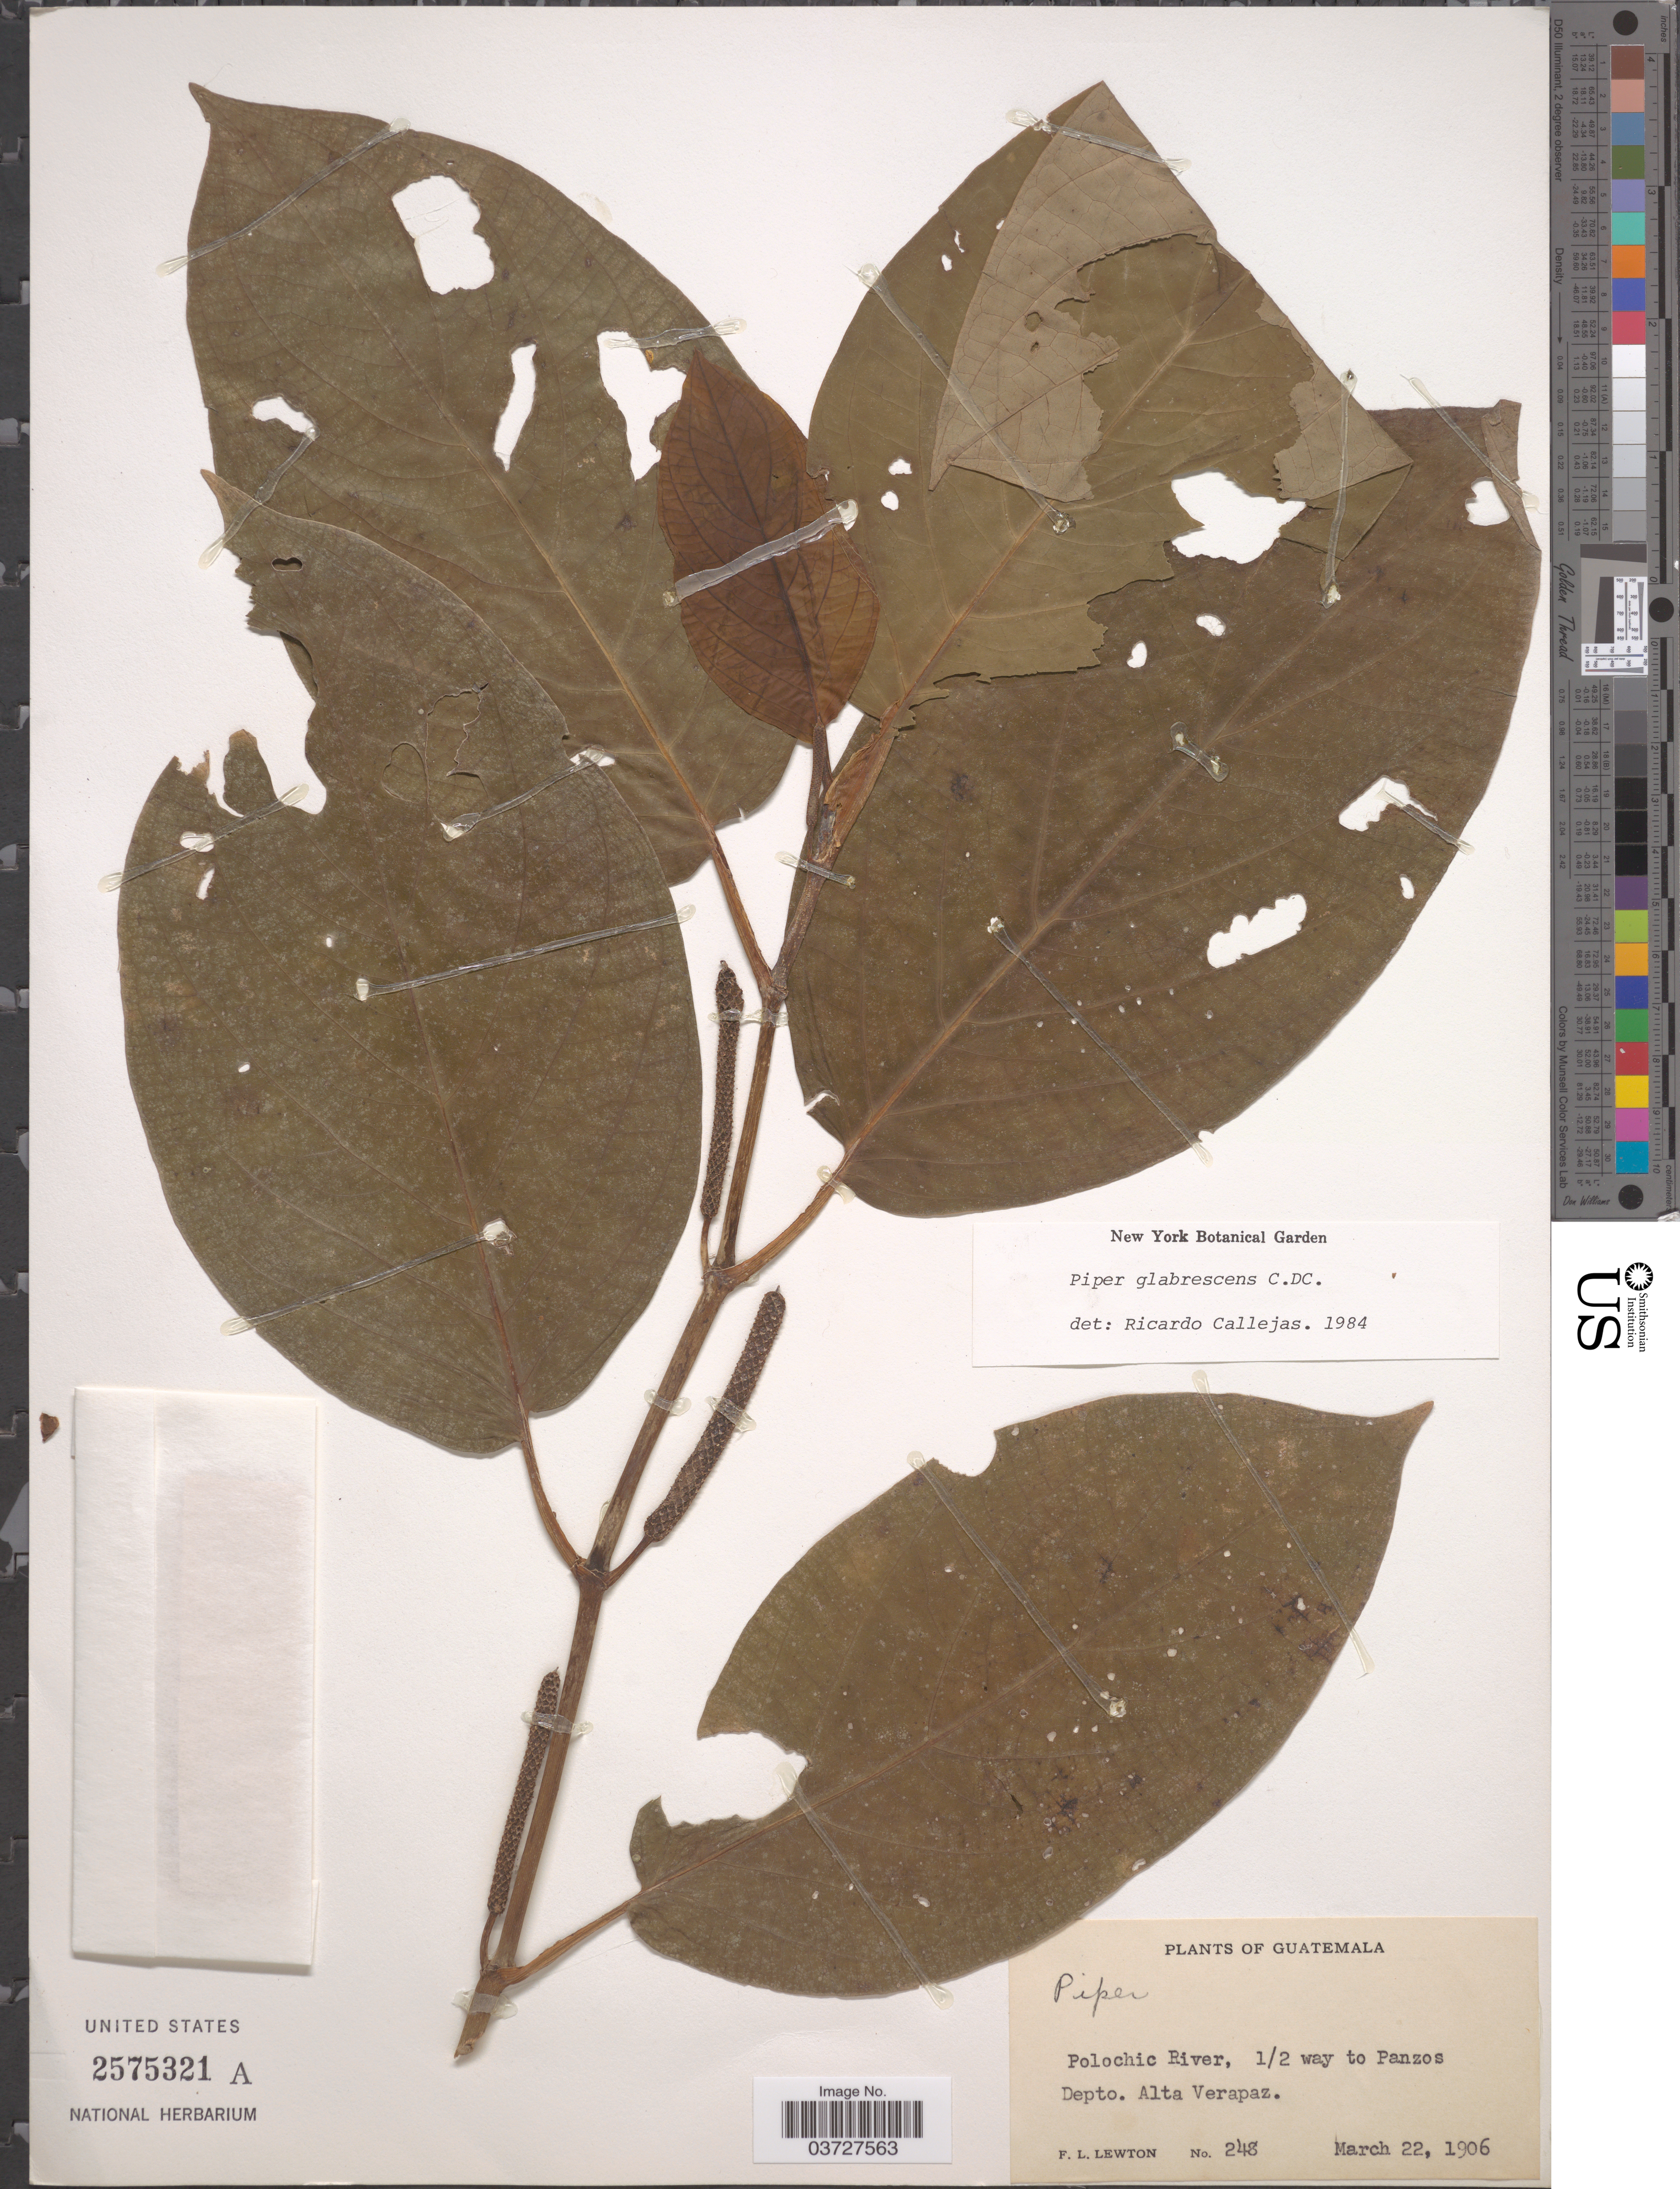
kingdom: Plantae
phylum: Tracheophyta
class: Magnoliopsida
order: Piperales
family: Piperaceae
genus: Piper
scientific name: Piper glabrescens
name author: (Miq.) C. DC.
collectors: F. L. Lewton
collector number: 248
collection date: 1906-03-22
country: Guatemala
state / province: Alta Verapaz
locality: Polochic River, 1/2 way to Panzos, Depto. Alta Verapaz.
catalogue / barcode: US 2575321A